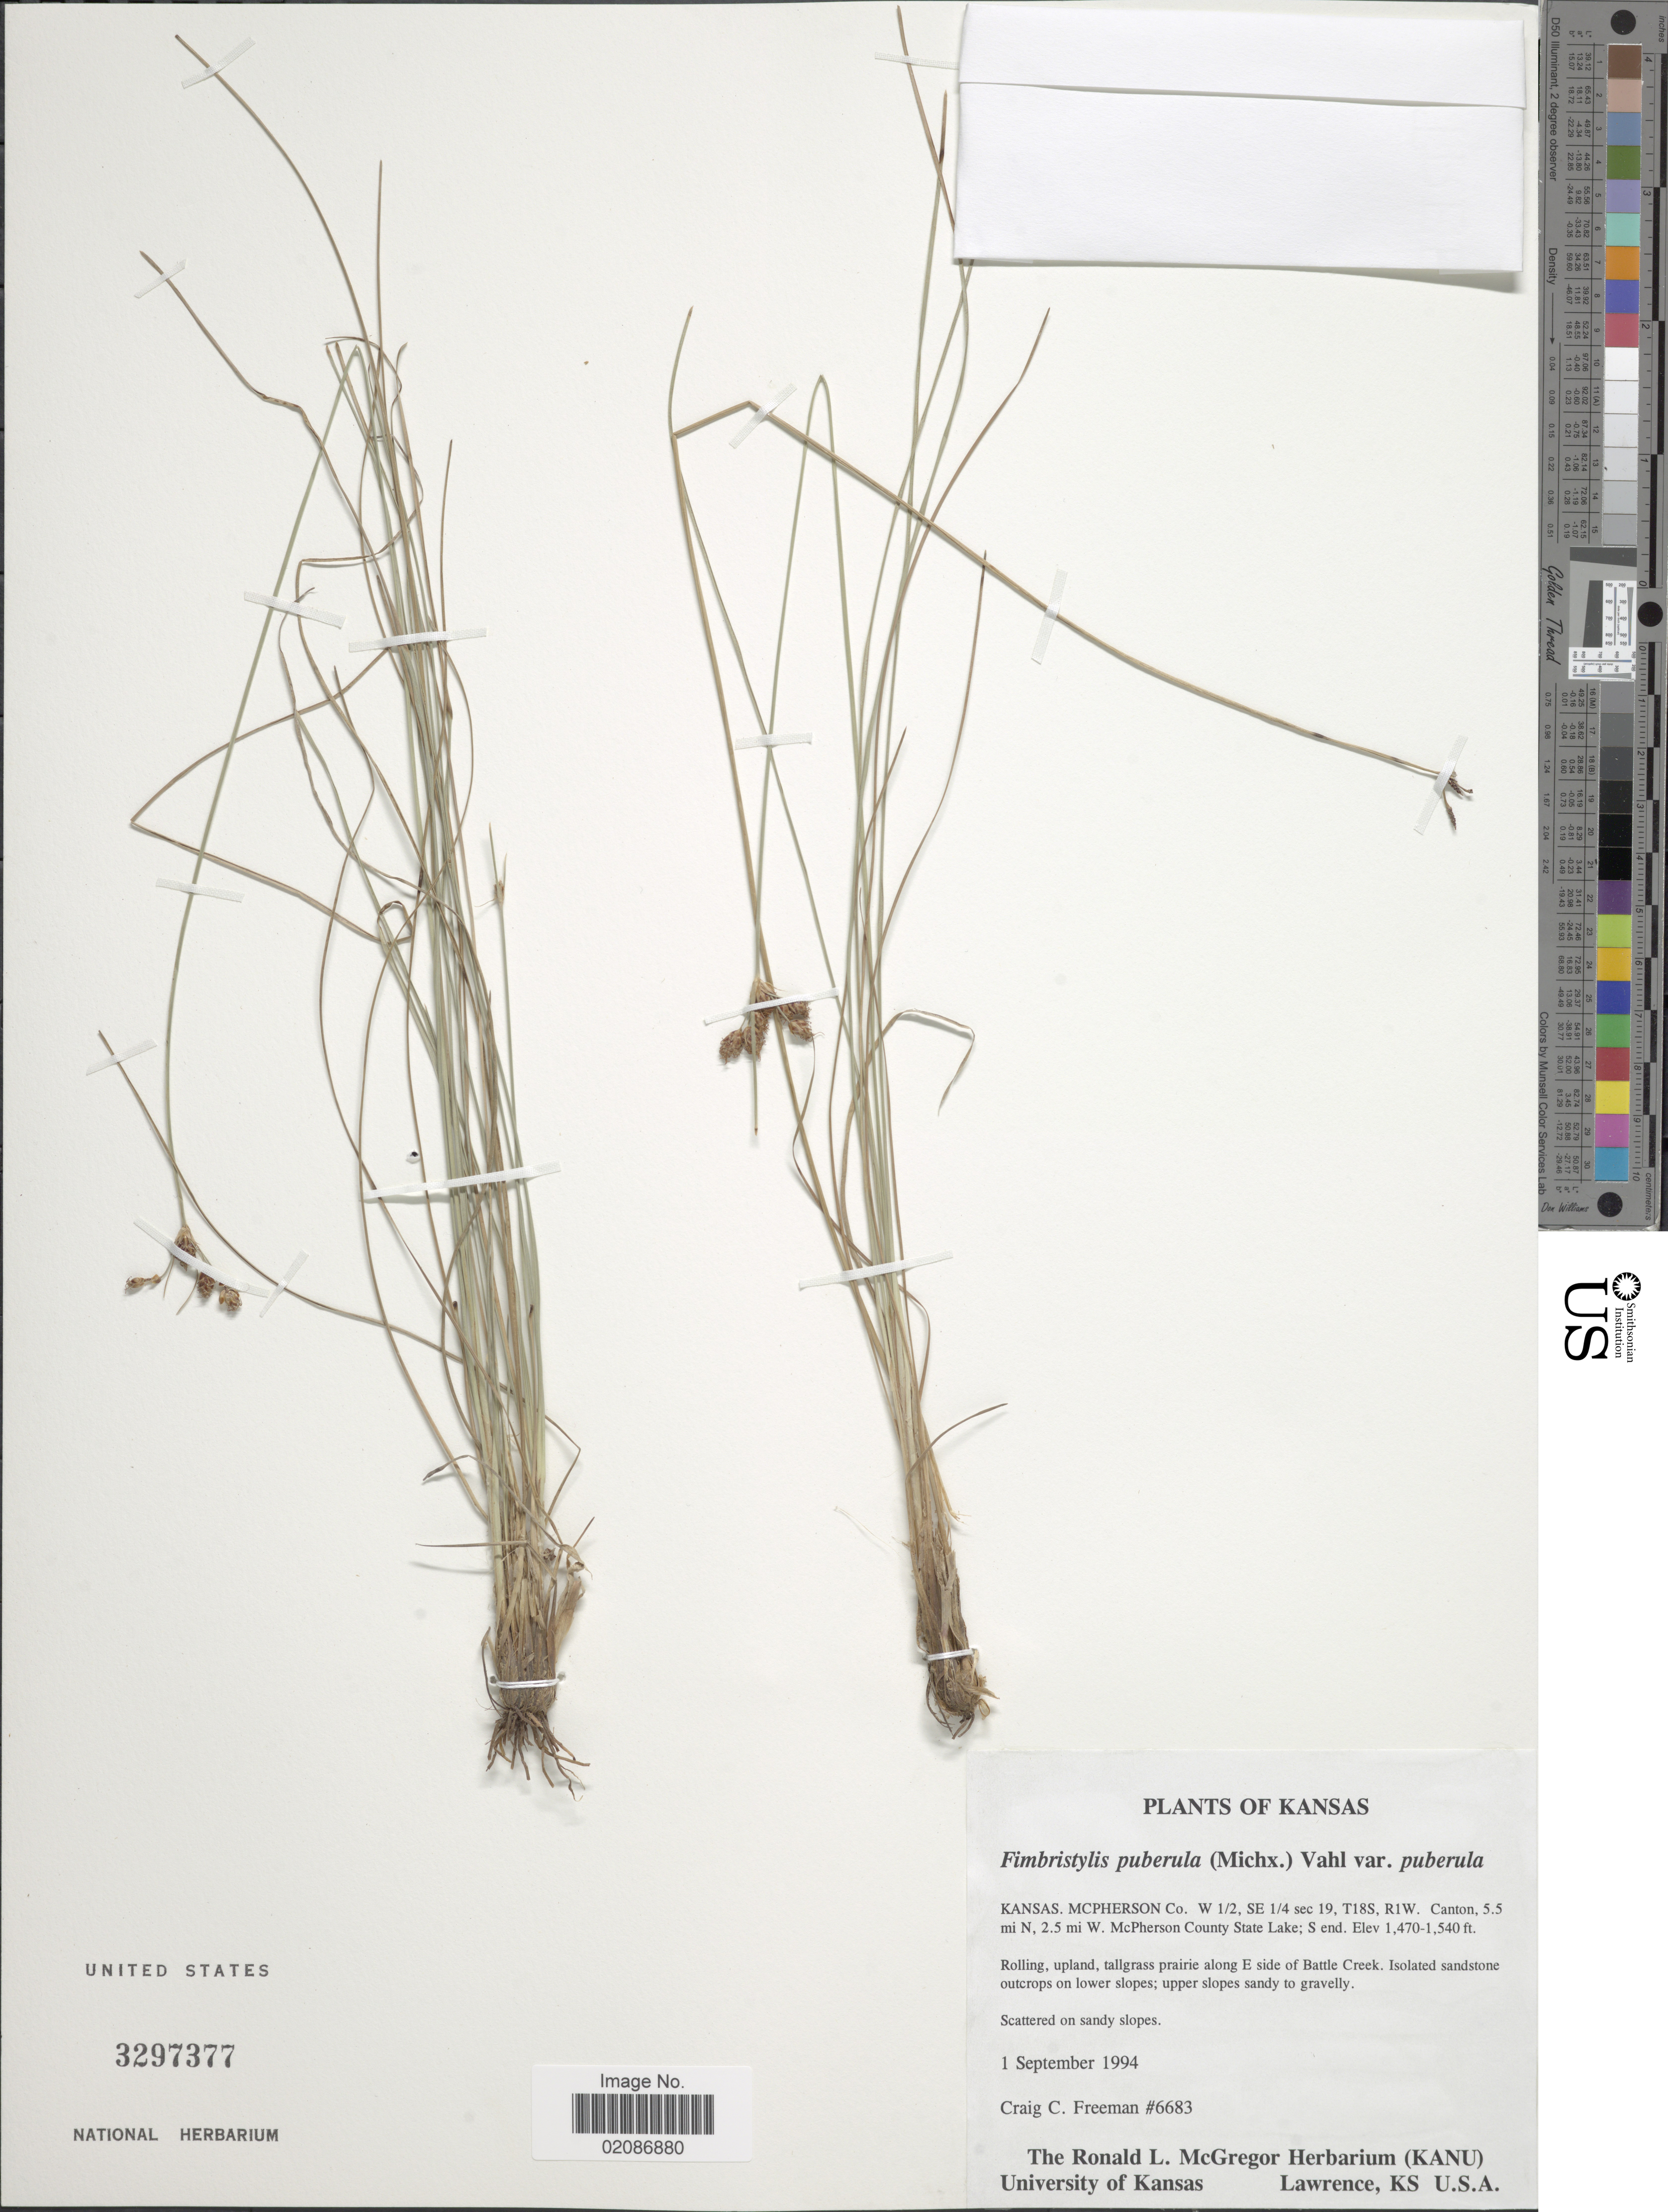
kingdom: Plantae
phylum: Tracheophyta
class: Liliopsida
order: Poales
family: Cyperaceae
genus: Fimbristylis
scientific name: Fimbristylis puberula var. puberula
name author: (Michx.) Vahl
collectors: C. C. Freeman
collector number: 6683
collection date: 1994-09-01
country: United States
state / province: Kansas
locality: McPherson Co. W 1/2, SE 1/4 sec. 19, T18S, R1W. Canton, 5.5 mi N, 2.5 mi W McPherson County State Lake, S end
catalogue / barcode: US 3297377